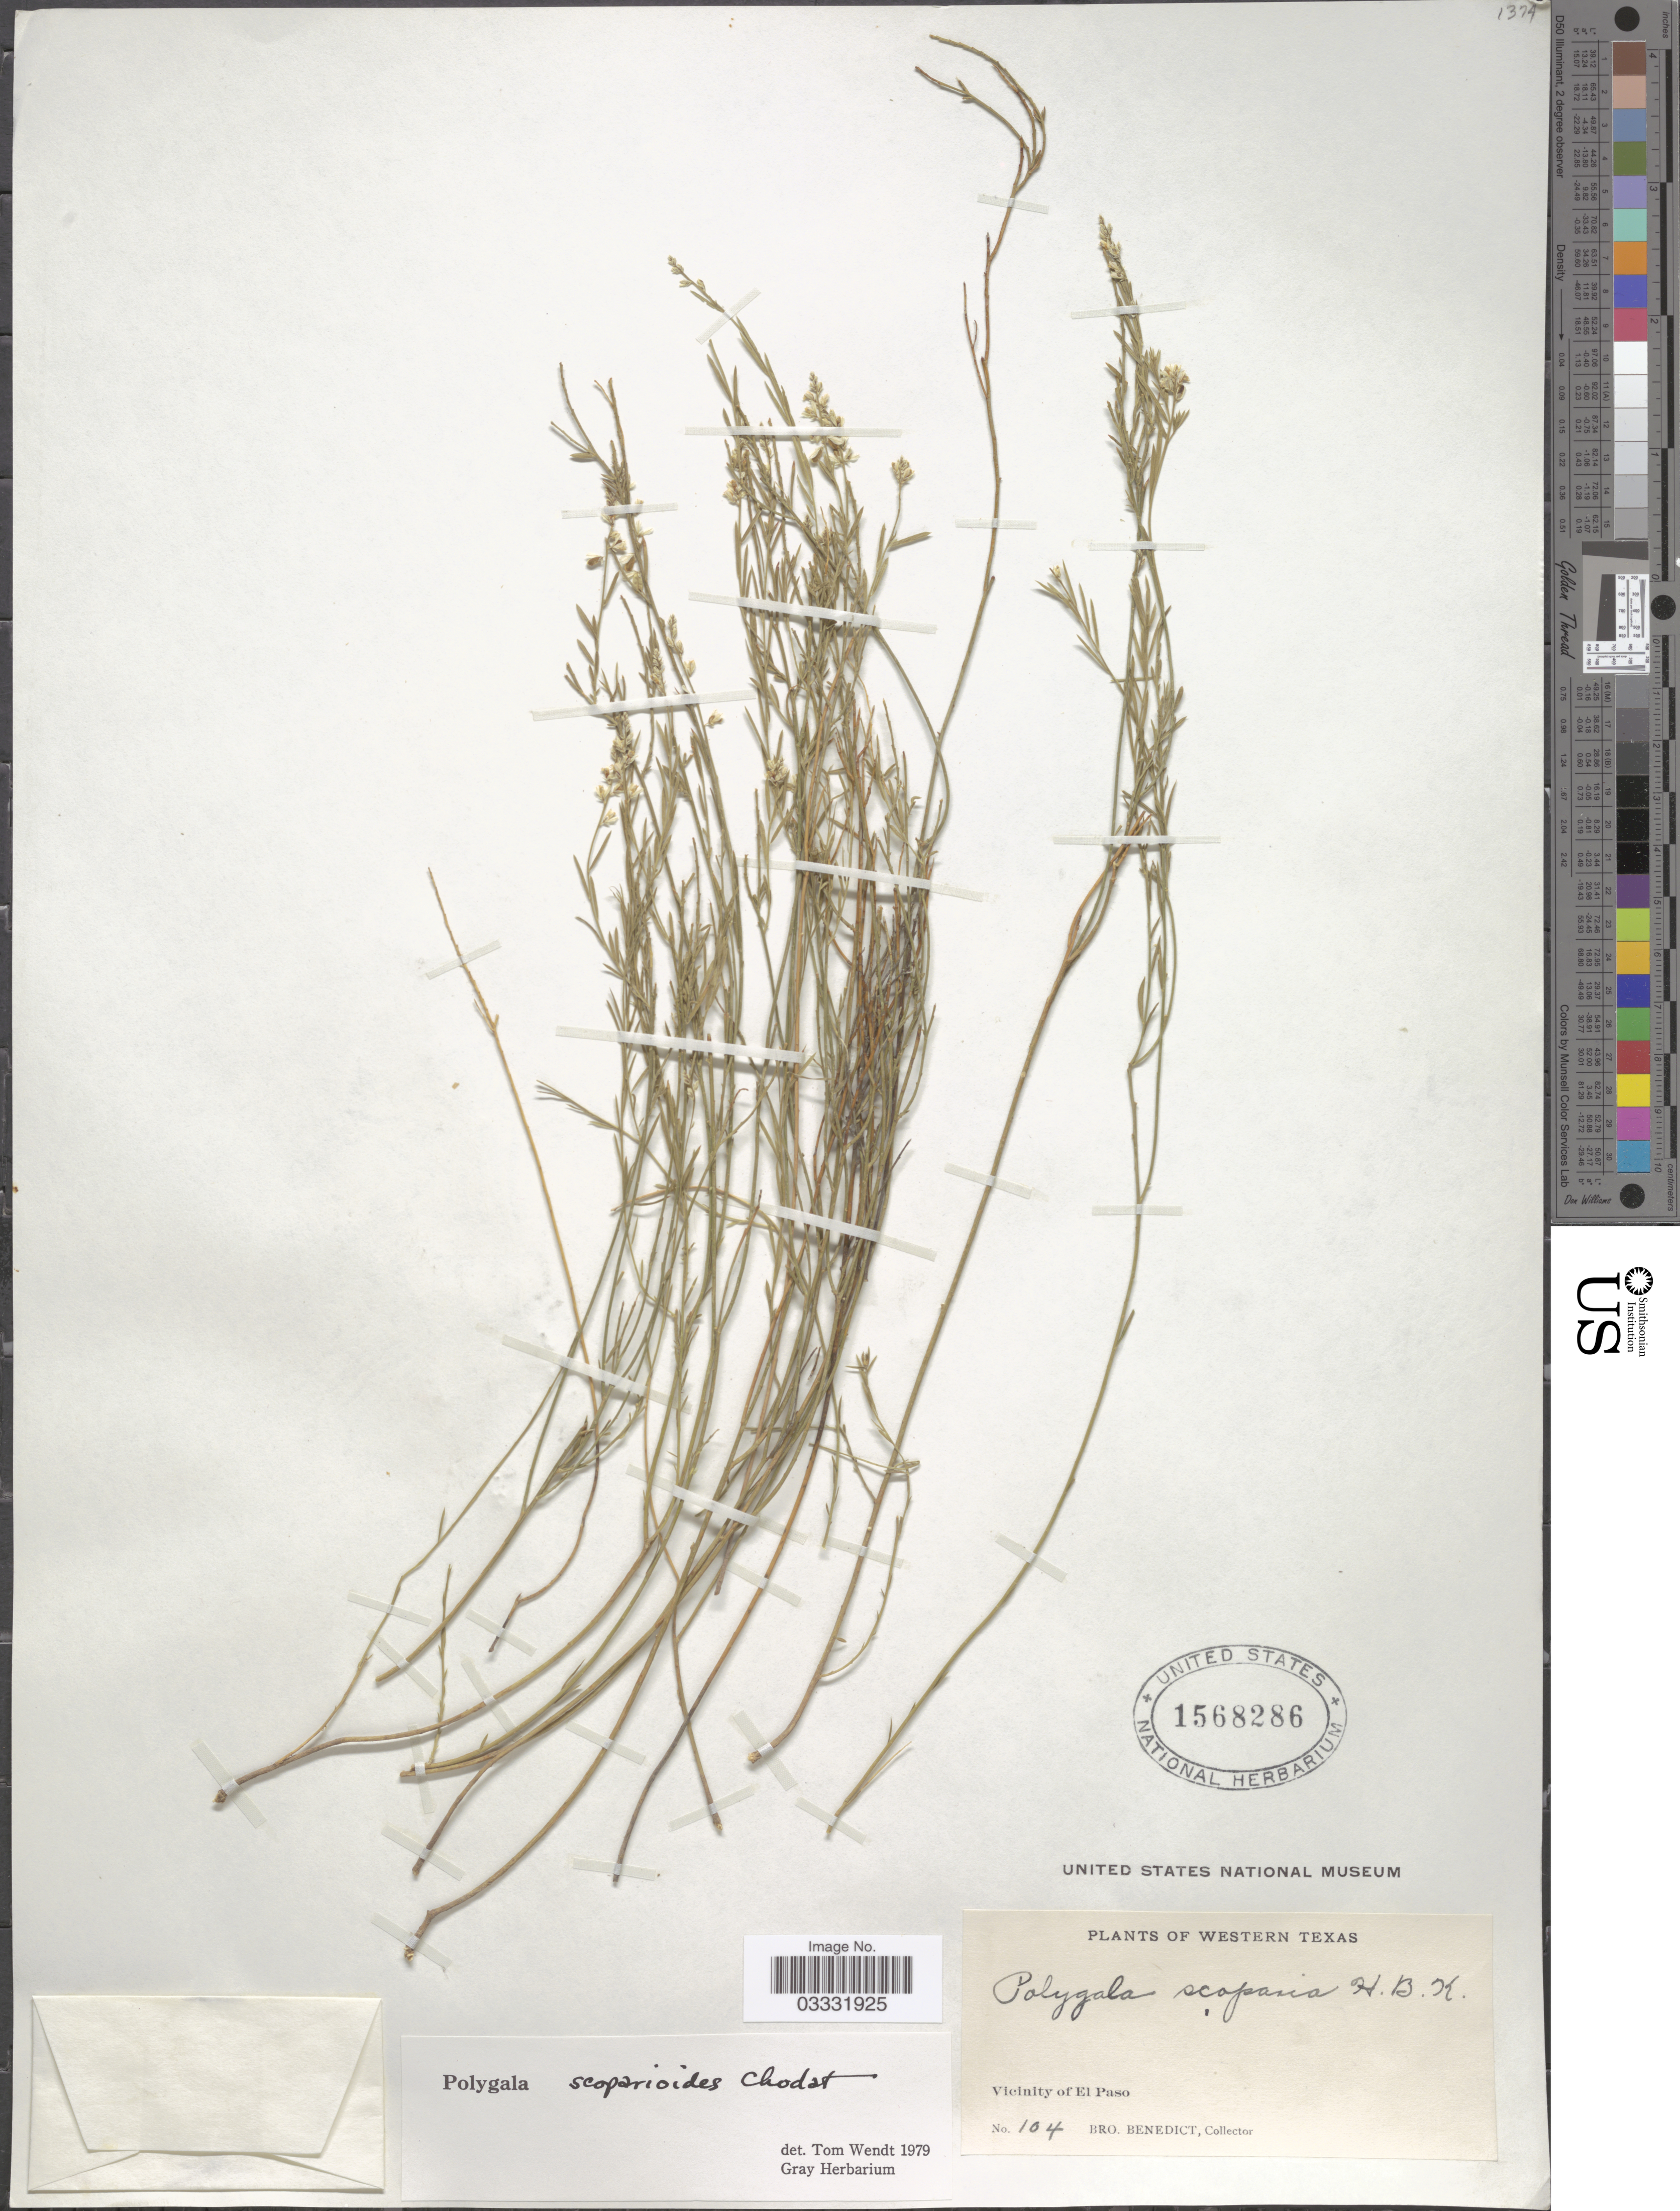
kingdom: Plantae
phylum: Tracheophyta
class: Magnoliopsida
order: Fabales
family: Polygalaceae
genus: Polygala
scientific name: Polygala scoparioides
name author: Chodat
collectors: Bro. Benedict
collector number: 104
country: United States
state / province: Texas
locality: Vicinity of El Paso.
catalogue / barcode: US 1568286